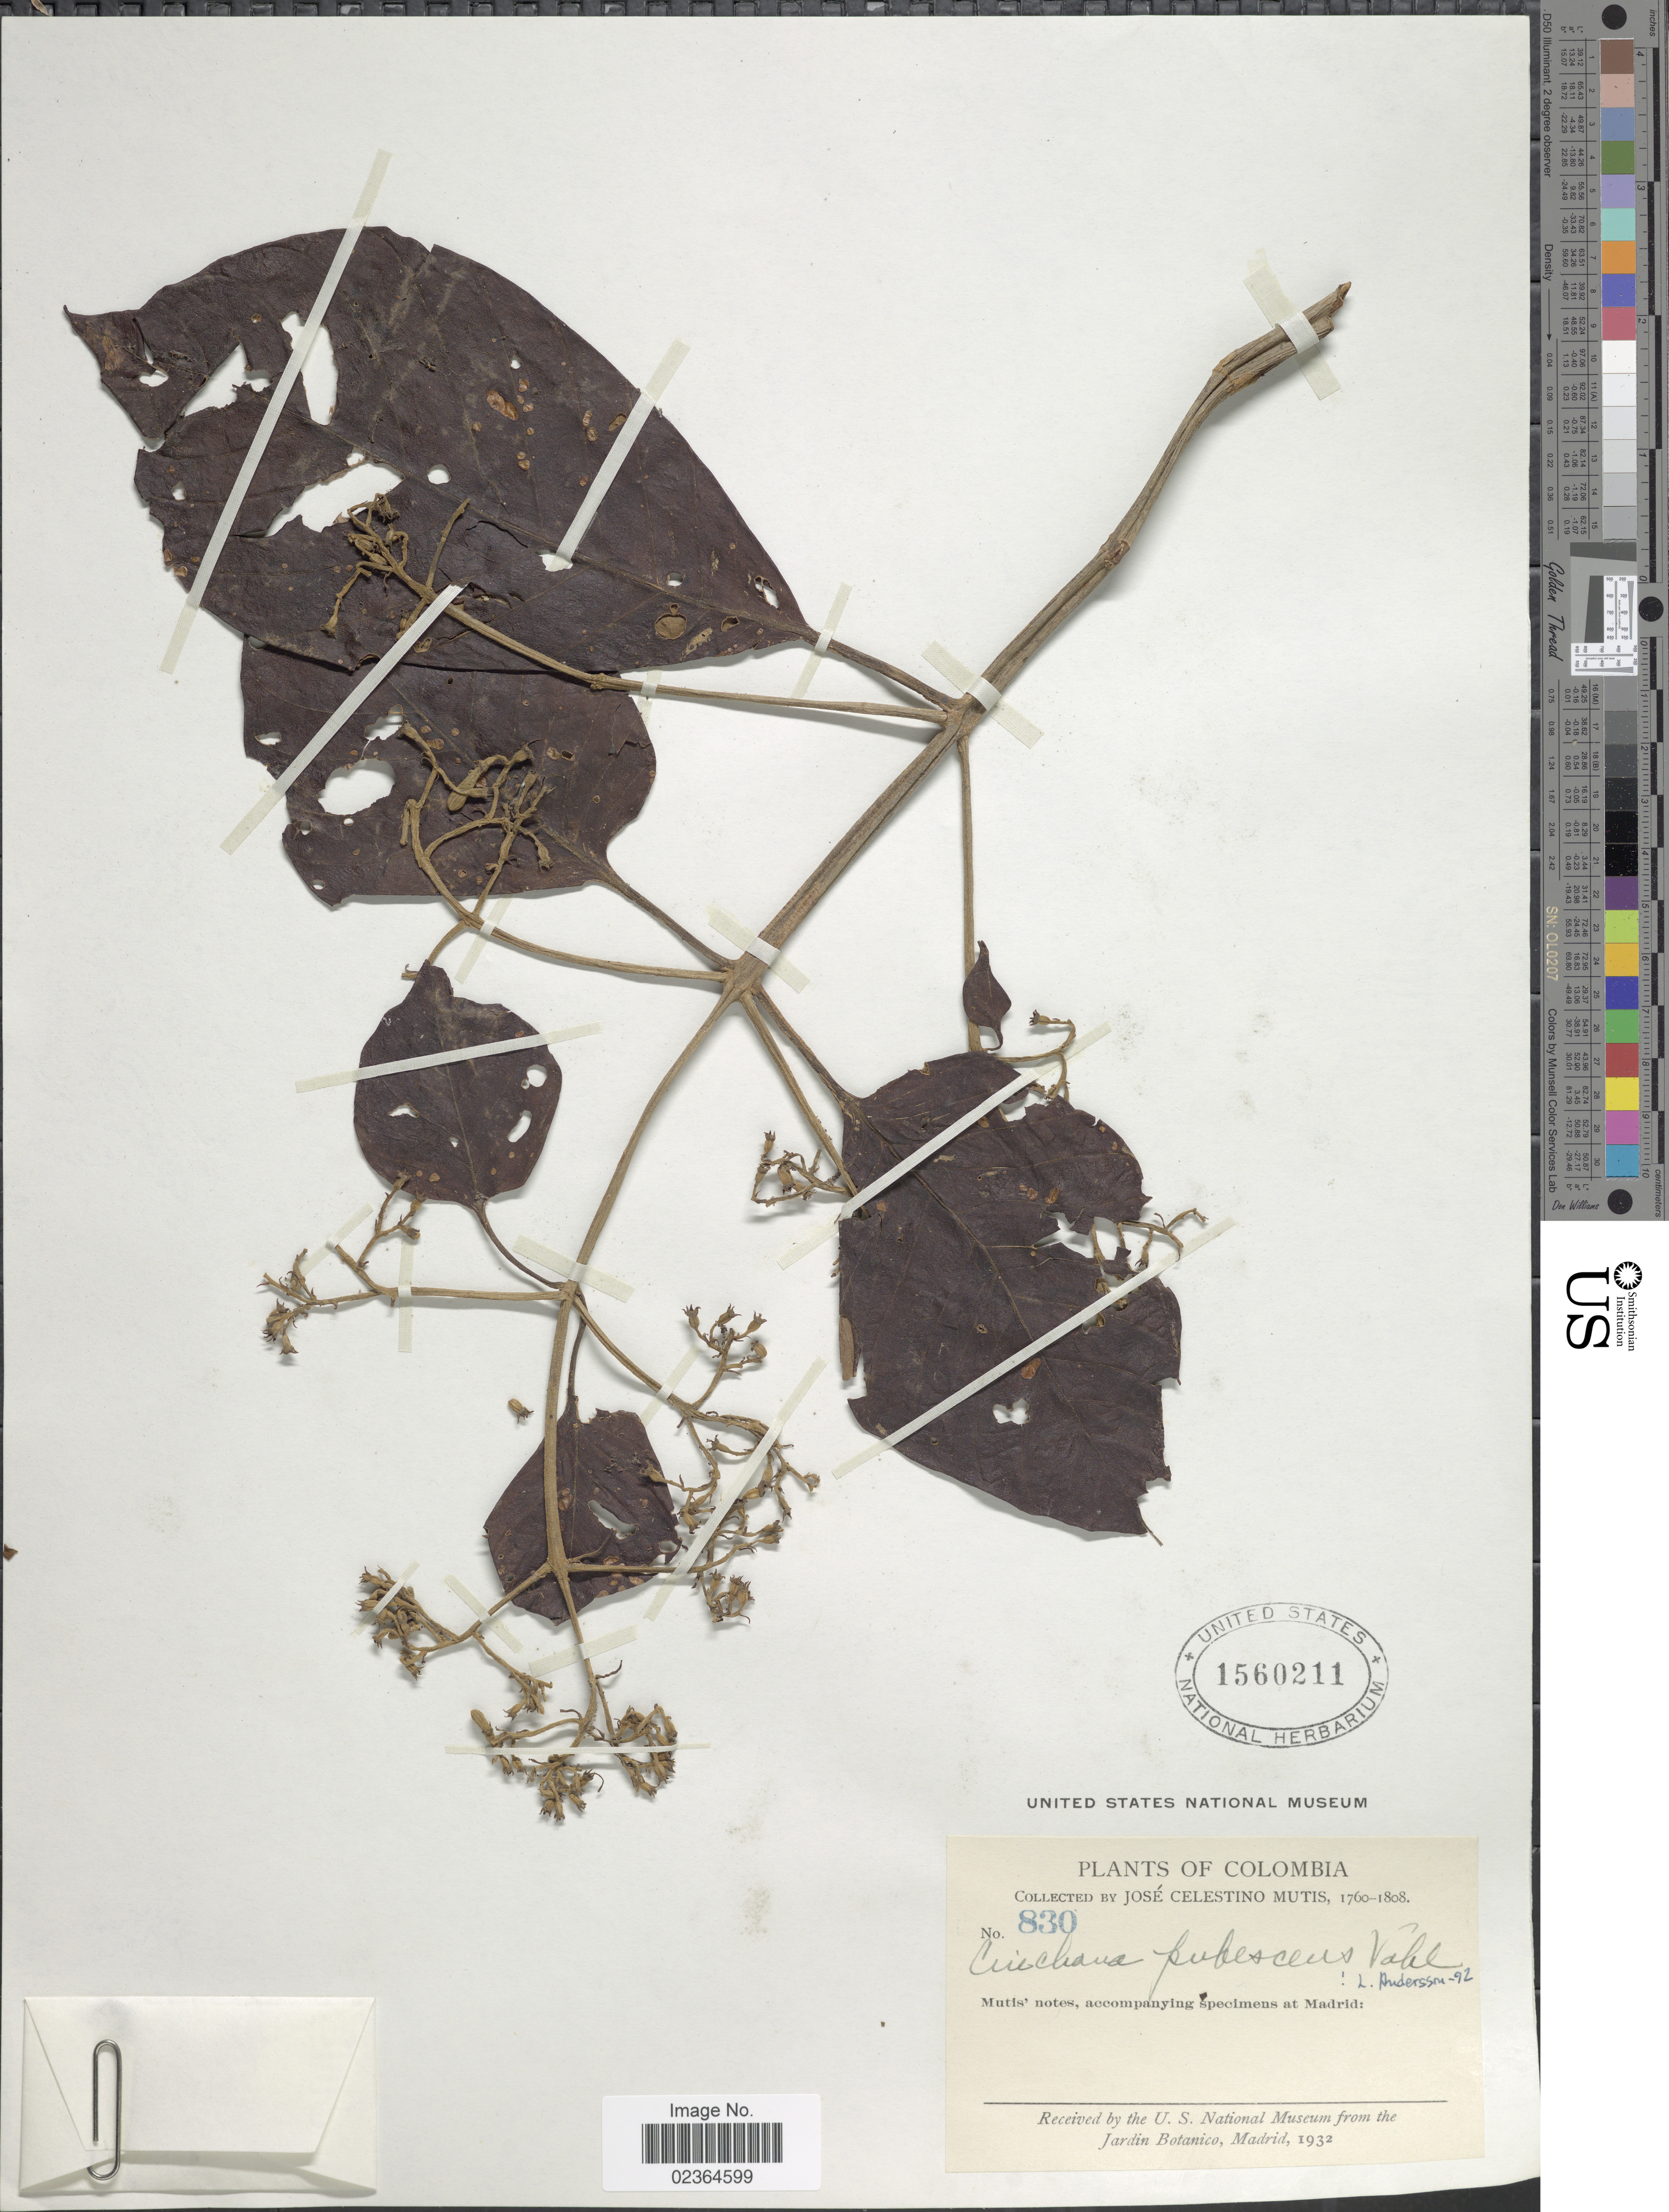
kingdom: Plantae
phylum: Tracheophyta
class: Magnoliopsida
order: Gentianales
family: Rubiaceae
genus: Cinchona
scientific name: Cinchona pubescens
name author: Vahl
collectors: J. C. B. Mutis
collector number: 830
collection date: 1760/1808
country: Colombia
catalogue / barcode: US 1560211